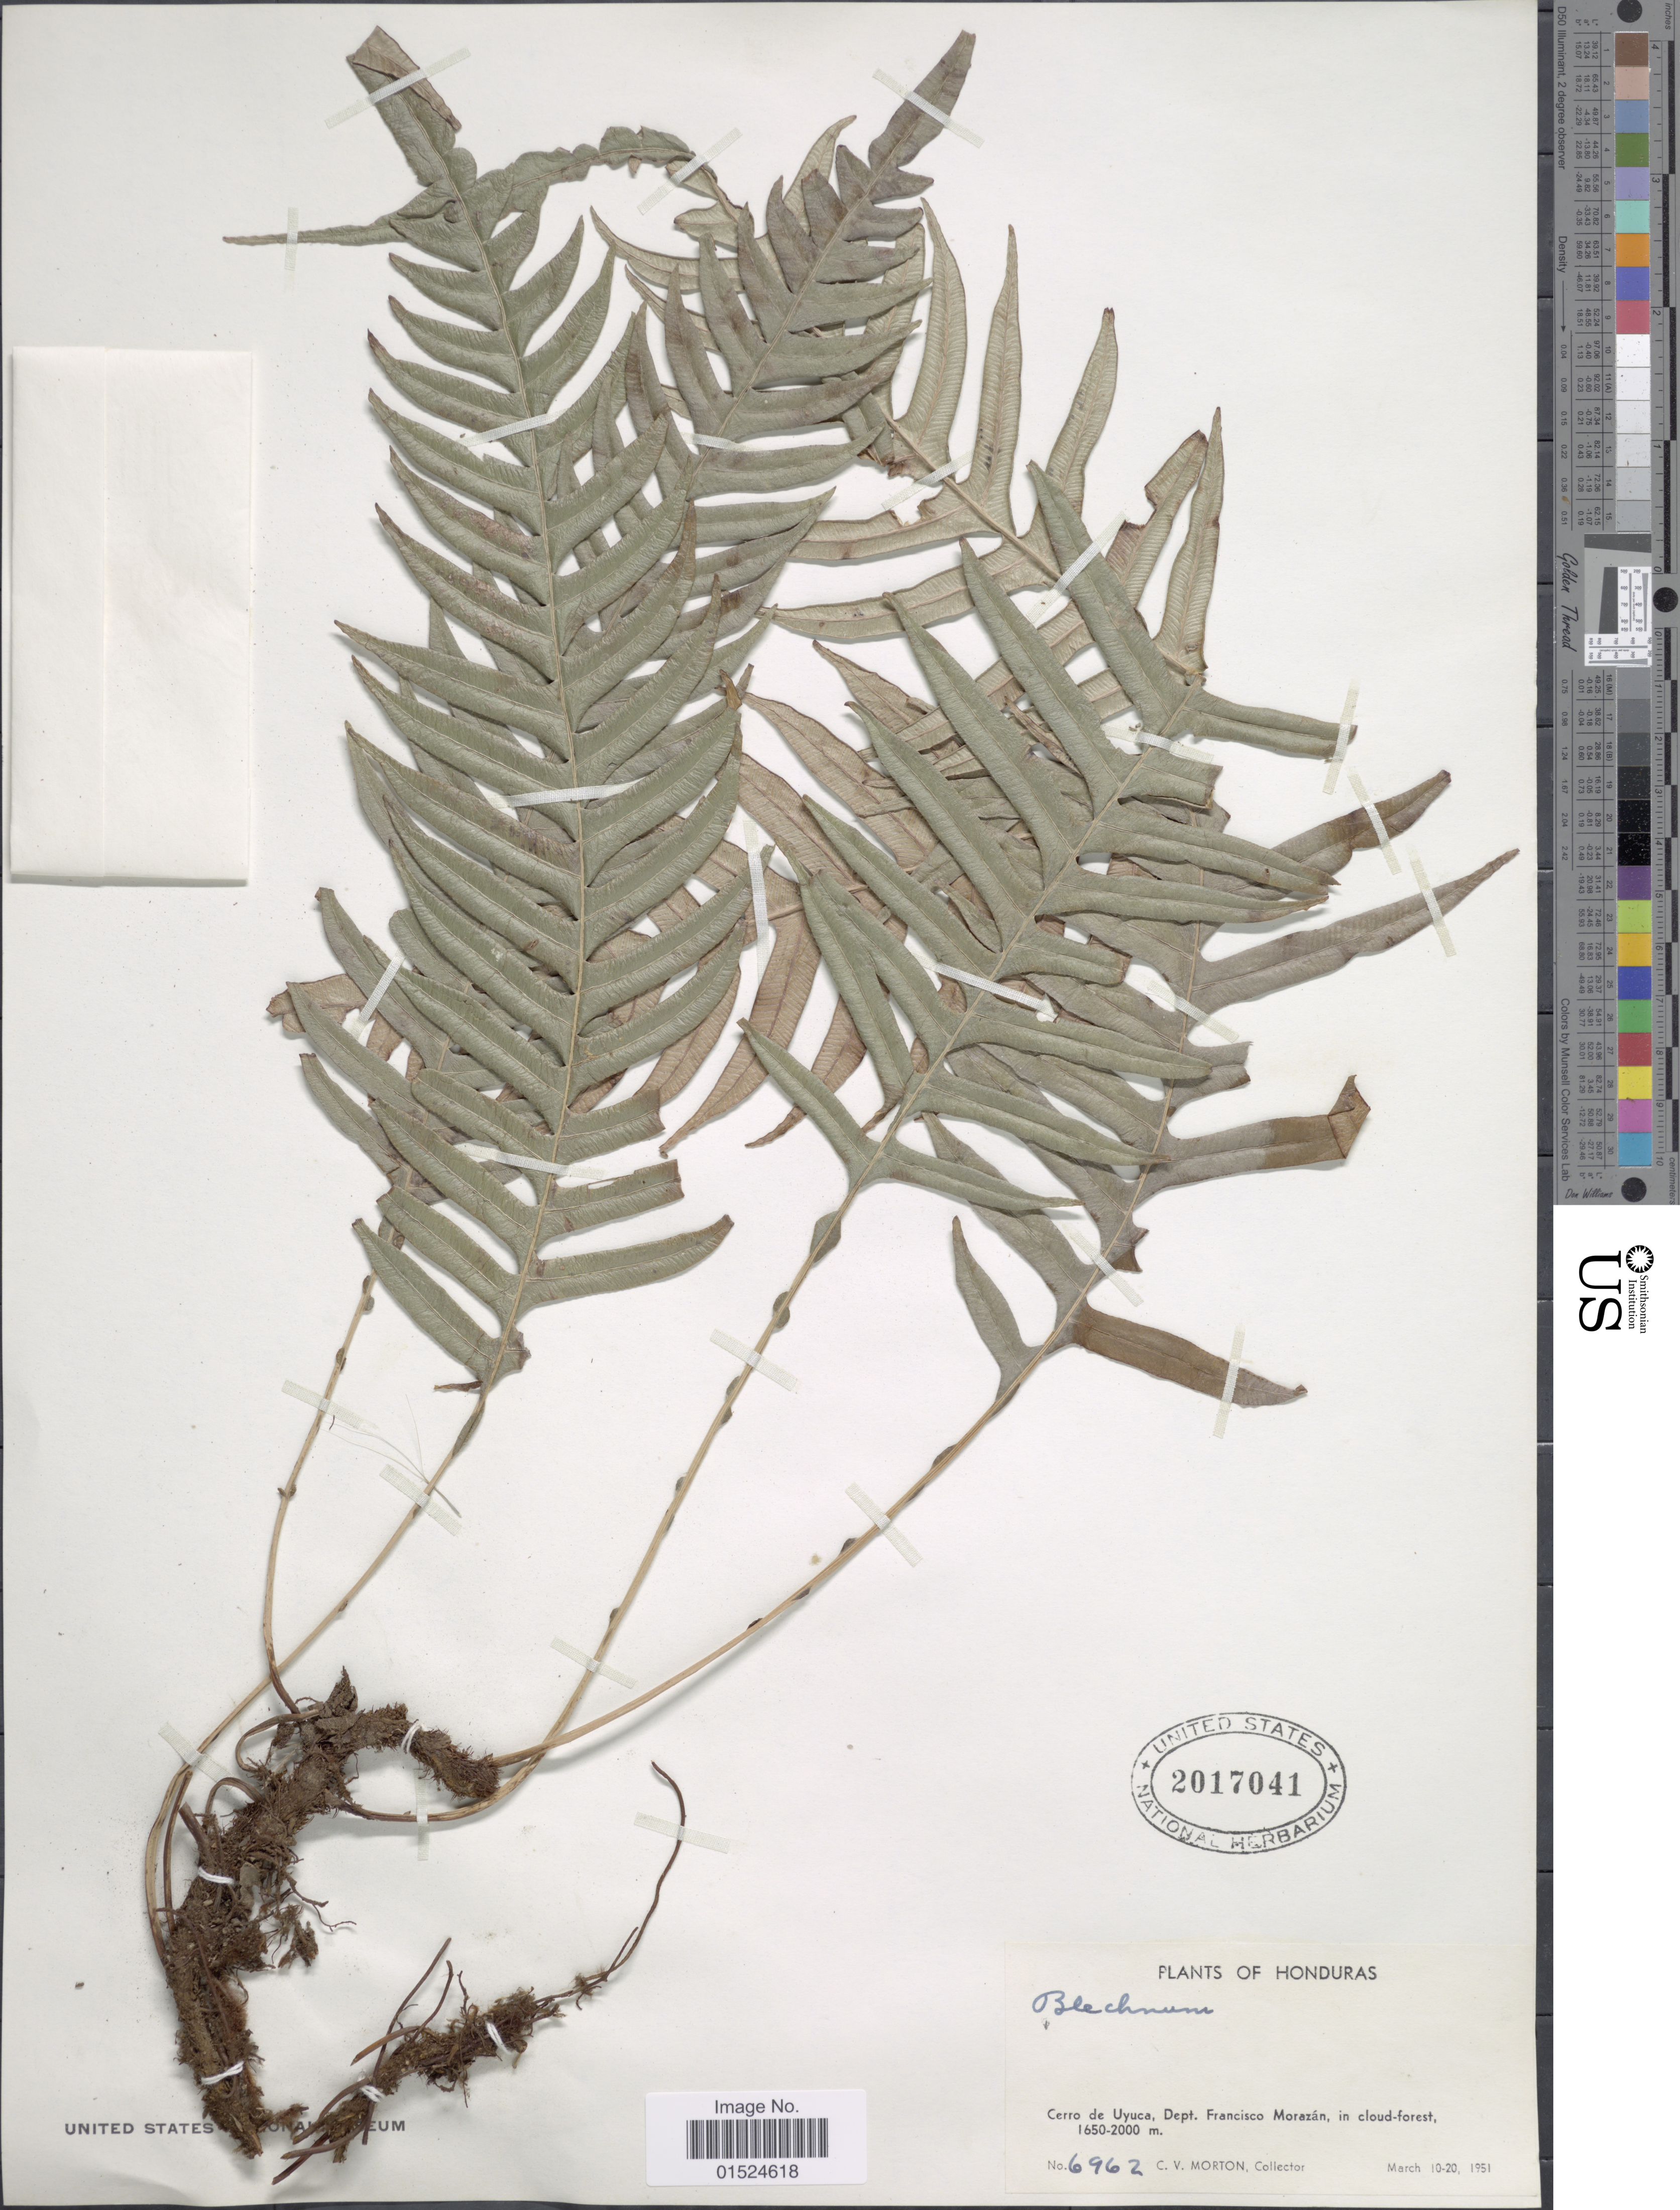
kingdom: Plantae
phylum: Tracheophyta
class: Polypodiopsida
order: Polypodiales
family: Blechnaceae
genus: Blechnum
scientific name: Blechnum sp.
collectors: C. V. Morton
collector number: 6962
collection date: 1951-03-10/1951-03-20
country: Honduras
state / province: Fco. Morazán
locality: Cerro de Uyuca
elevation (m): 1650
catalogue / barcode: US 2017041